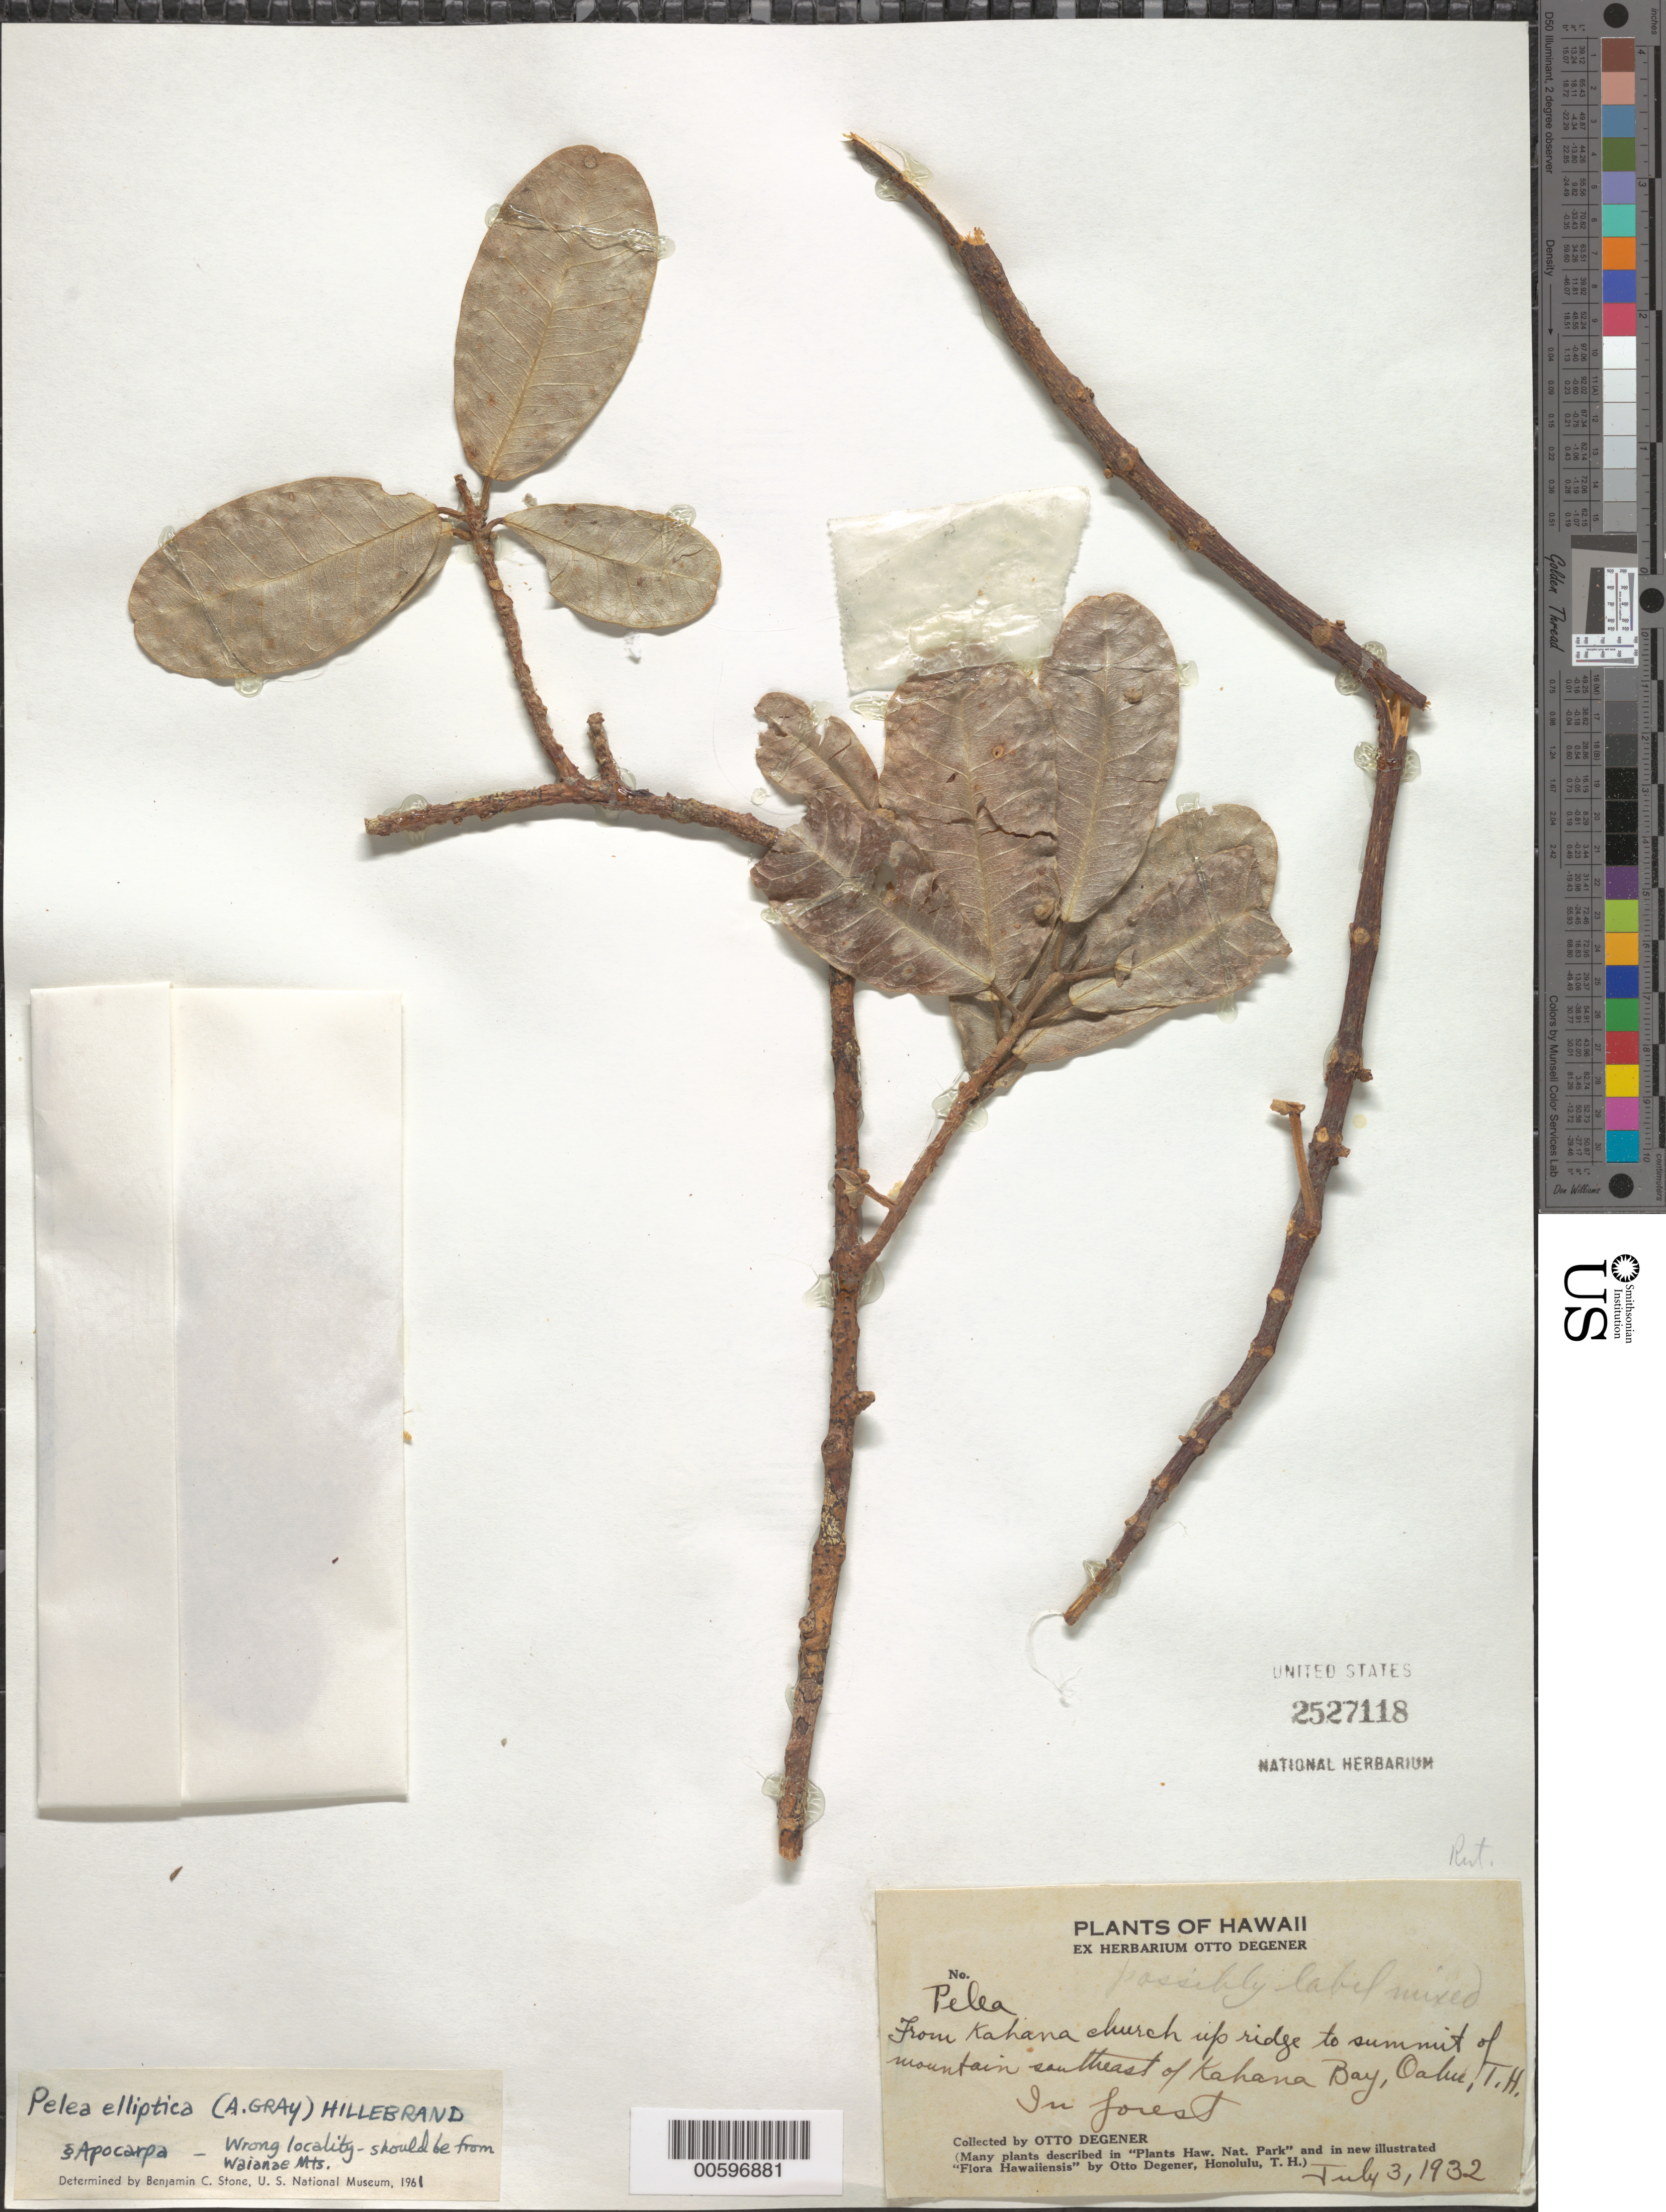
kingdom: Plantae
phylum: Tracheophyta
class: Magnoliopsida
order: Sapindales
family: Rutaceae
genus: Melicope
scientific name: Melicope elliptica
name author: A. Gray in Wilkes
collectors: O. Degener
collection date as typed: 3 Jul 1932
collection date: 1932-07-03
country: United States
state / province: Hawaii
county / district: Honolulu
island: Oahu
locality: From Kahana church up ridge to summit of mt SE of Kahana Bay.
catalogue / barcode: US 2527118